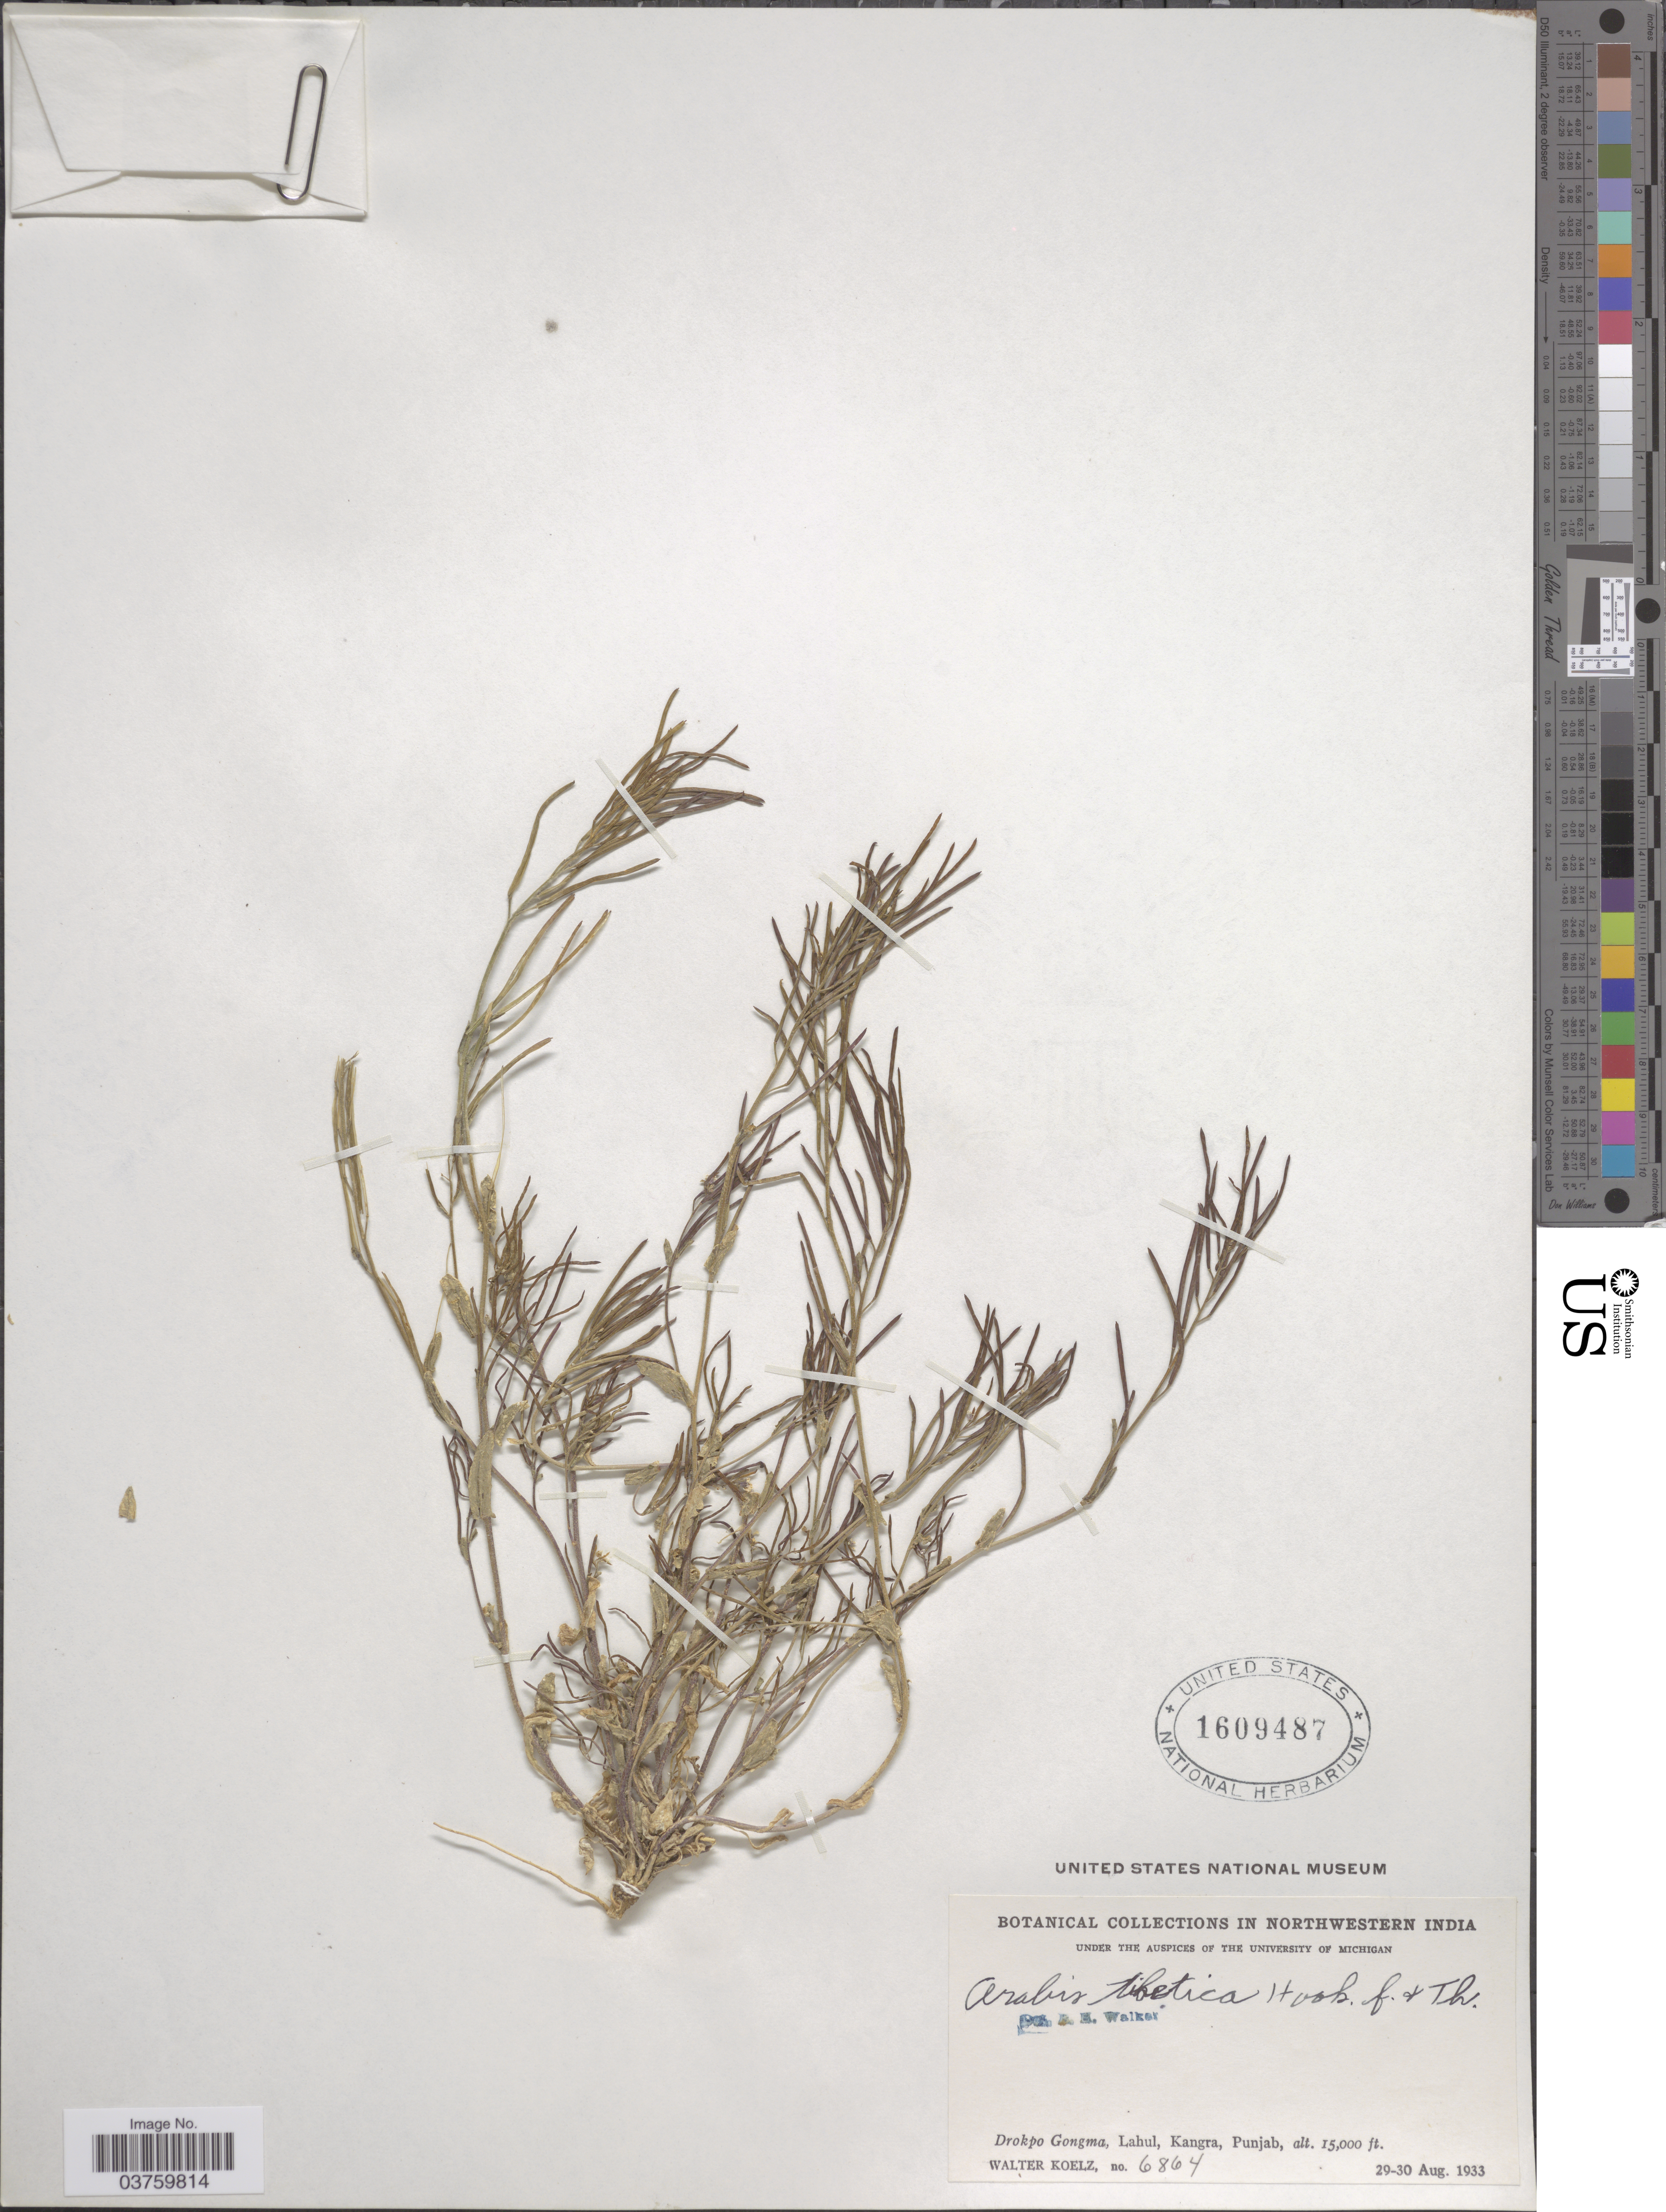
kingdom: Plantae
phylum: Tracheophyta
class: Magnoliopsida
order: Brassicales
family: Brassicaceae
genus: Arabis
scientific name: Arabis tibetica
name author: Hook. f. & Thomson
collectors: W. N. Koelz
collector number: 6864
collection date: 1933-08-29/1933-08-30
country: India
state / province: Punjab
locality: Northwestern India. Drokpo Gongma, Lahul, Kangra.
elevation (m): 4572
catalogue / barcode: US 1609487